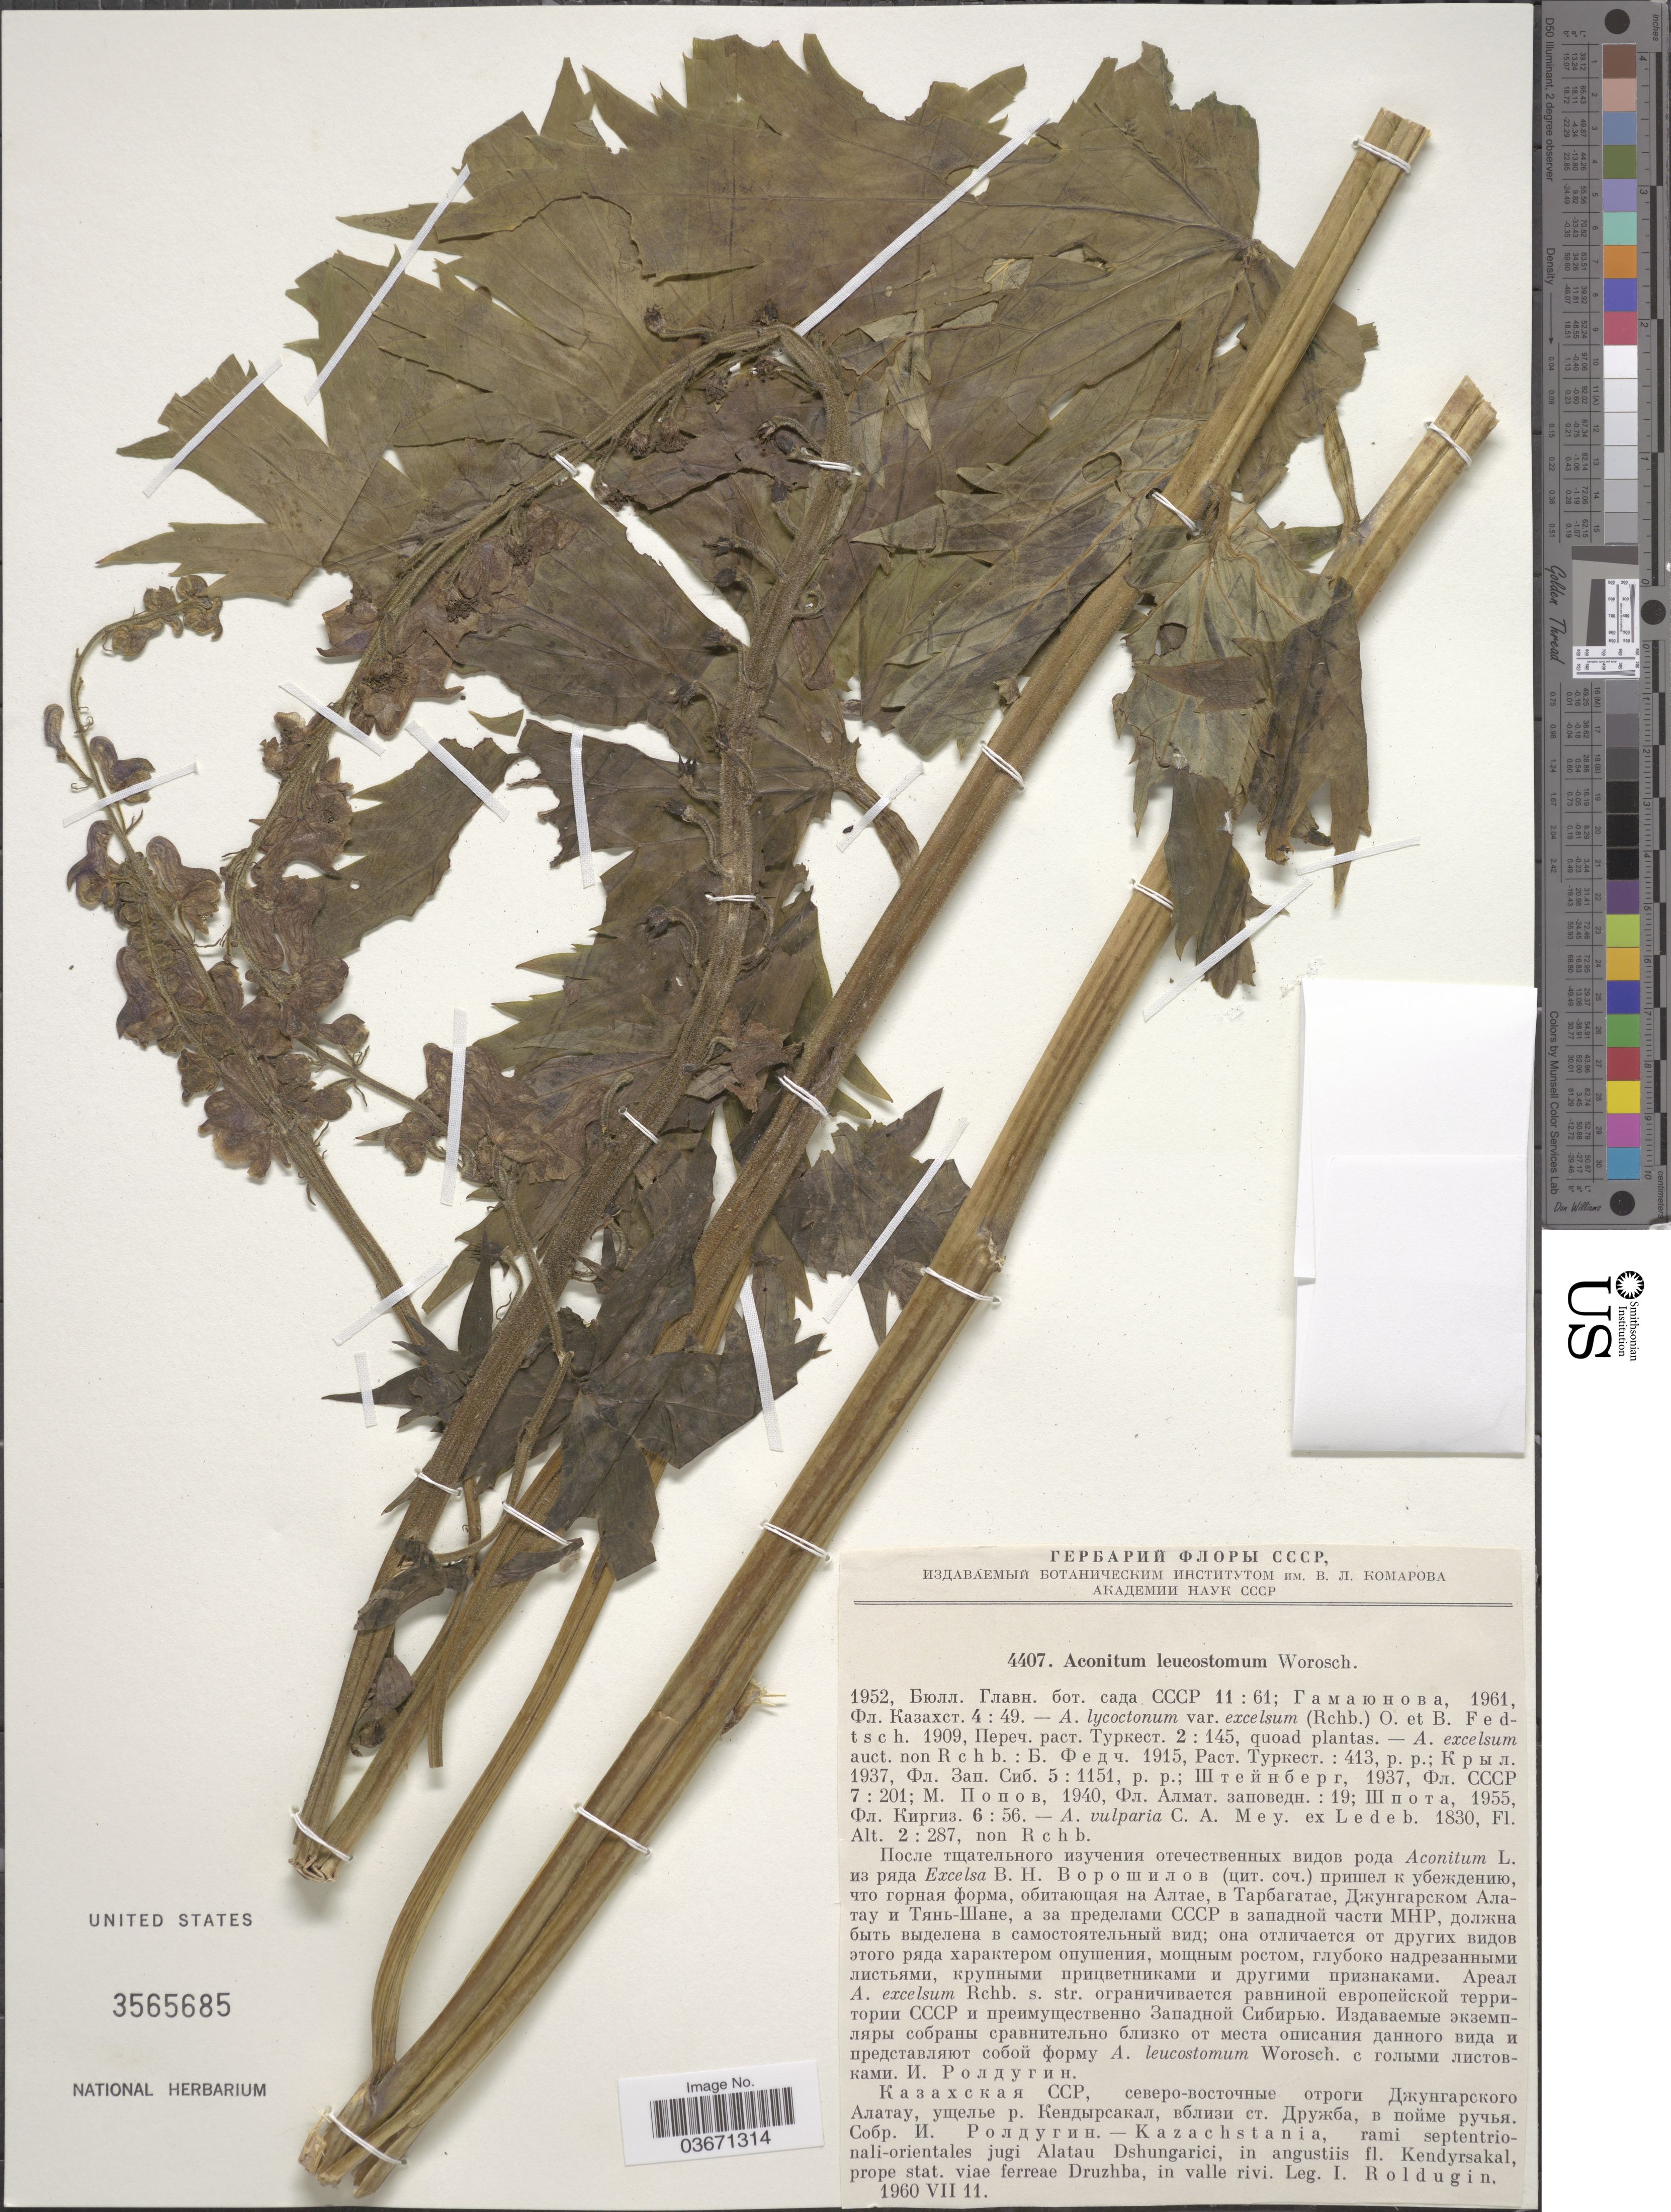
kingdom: Plantae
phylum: Tracheophyta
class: Magnoliopsida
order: Ranunculales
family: Ranunculaceae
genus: Aconitum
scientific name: Aconitum leucostomum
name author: Vorosch.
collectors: I. Roldugin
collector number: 4407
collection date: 1960-07-11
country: Kazakhstan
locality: Kazachstania, rami septentrionali-orientales jugi Alatau Dshungarici, in angustiis fl. Kendyrsakal, prope stat. viae ferreae Druzhba.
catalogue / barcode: US 3565685